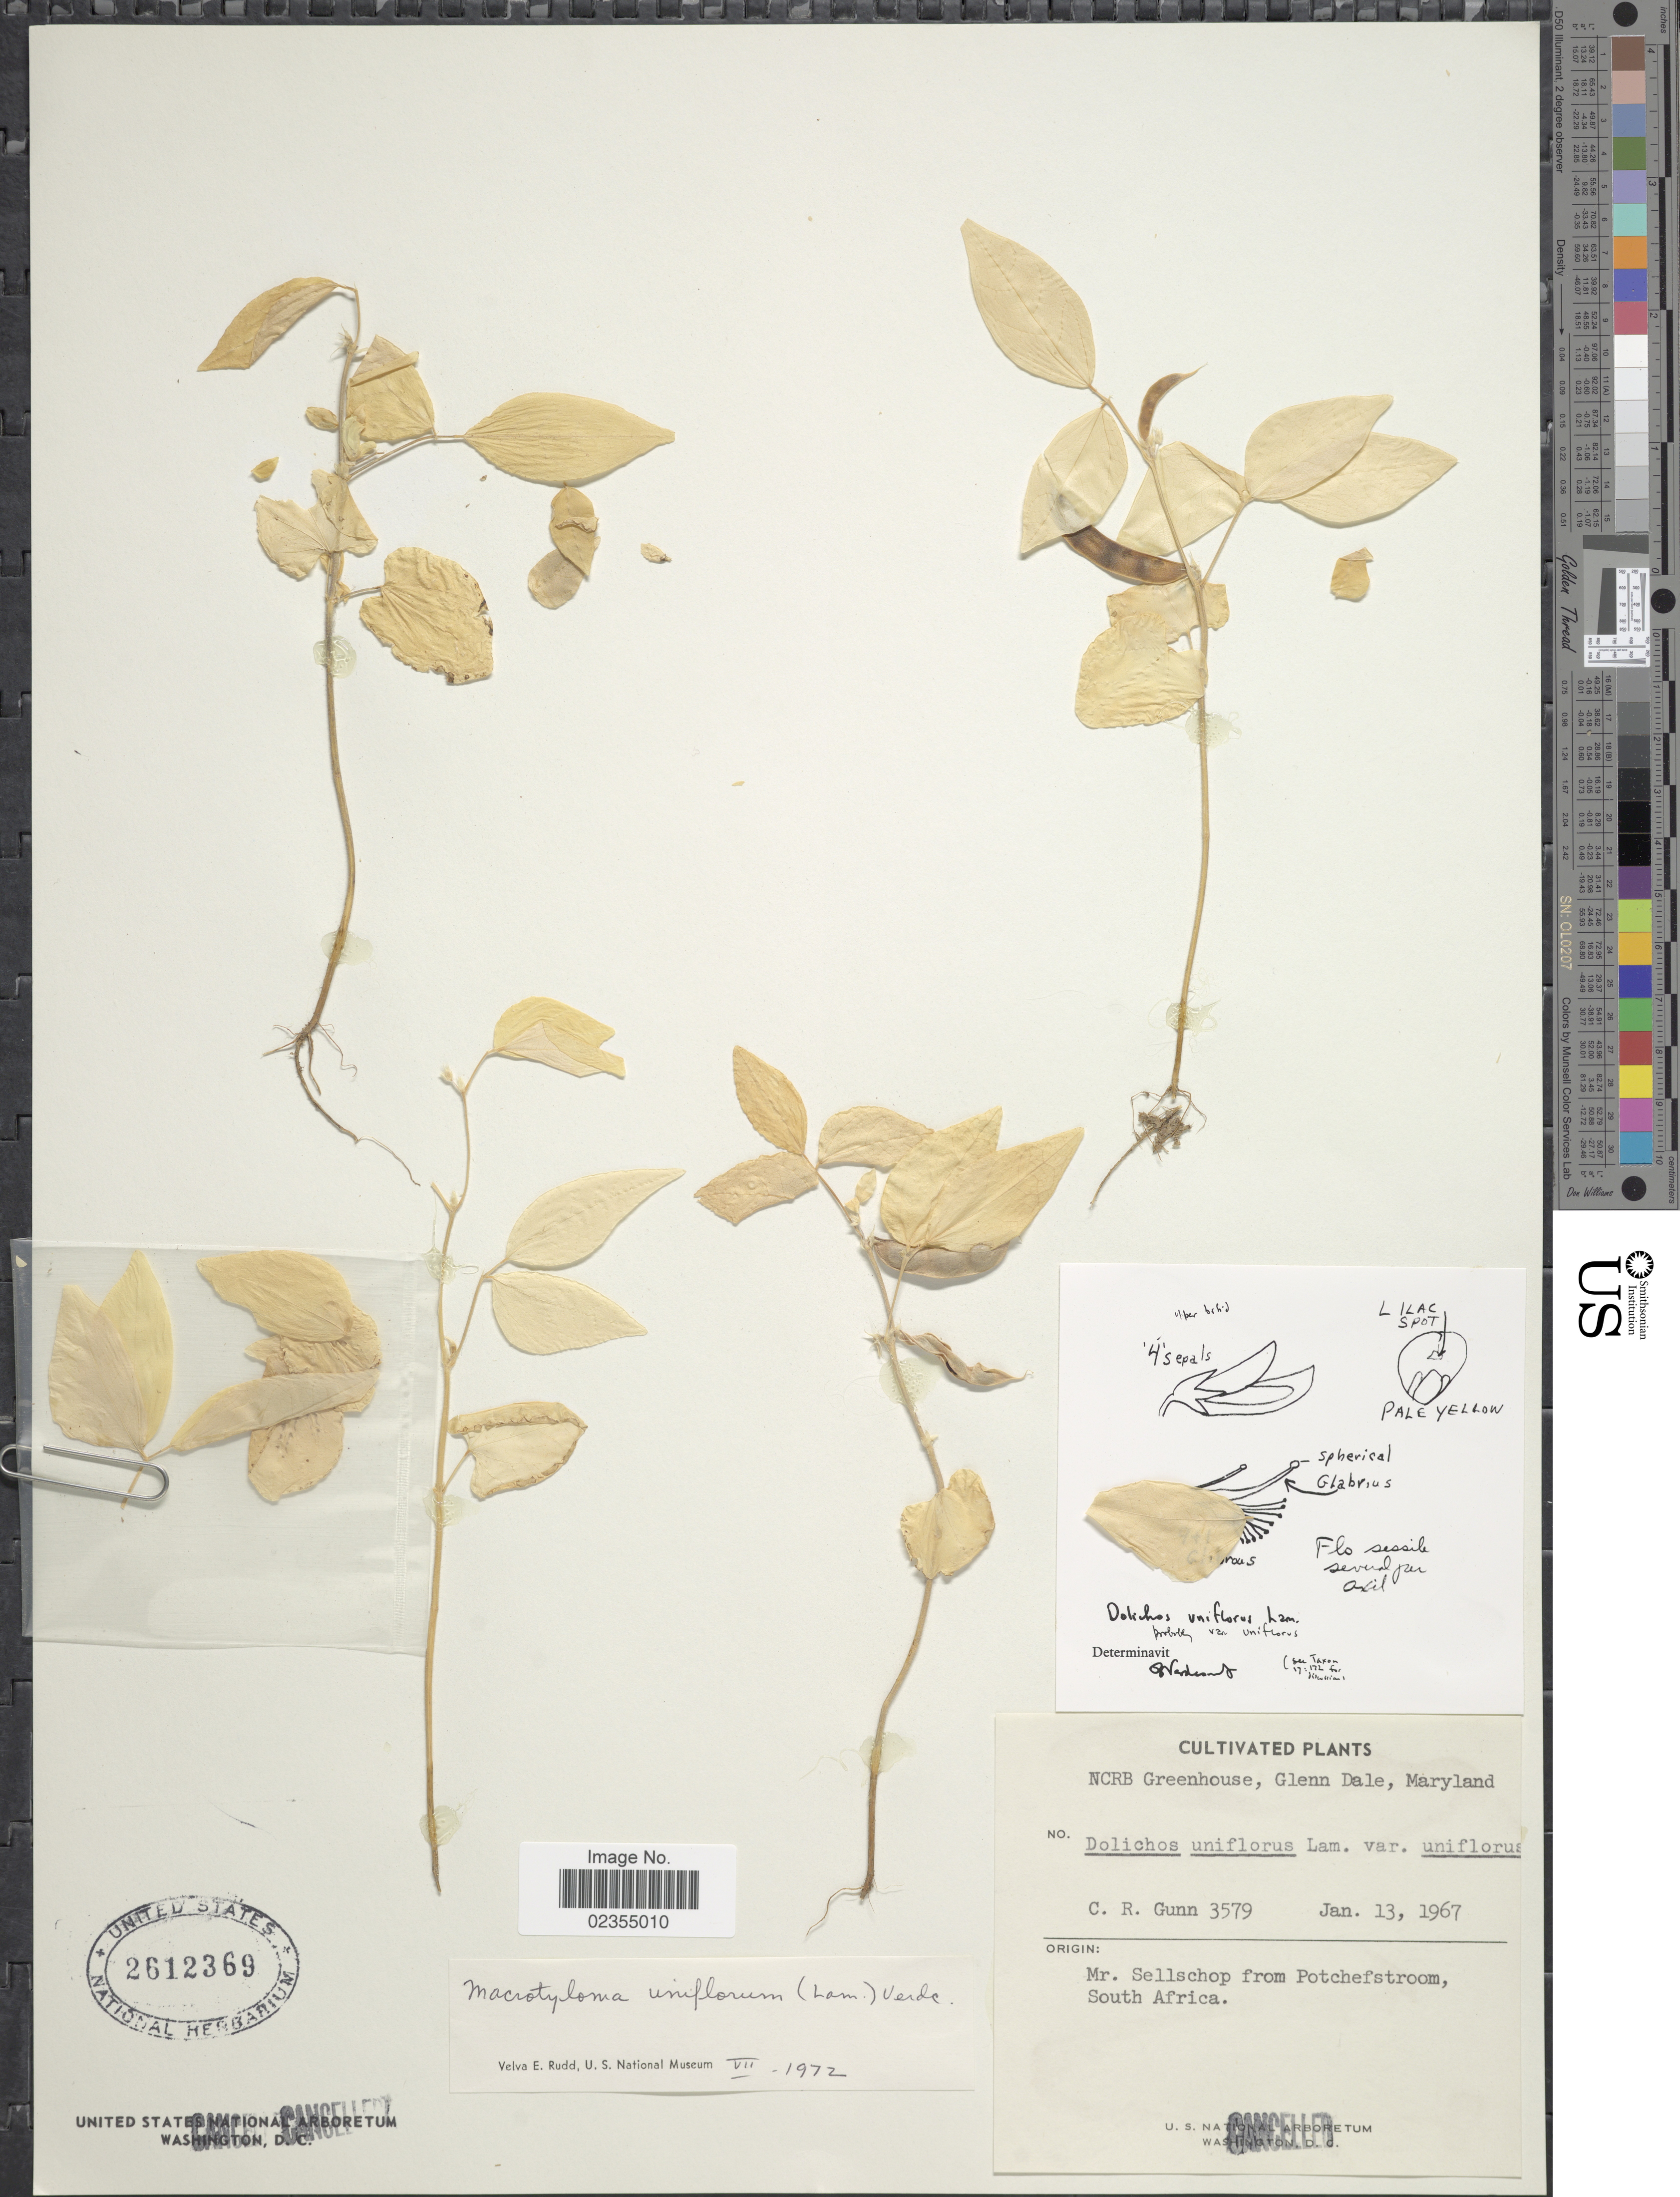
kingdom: Plantae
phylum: Tracheophyta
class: Magnoliopsida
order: Fabales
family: Fabaceae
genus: Macrotyloma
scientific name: Macrotyloma uniflorum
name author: (Lam.) Verdc.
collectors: C. R. Gunn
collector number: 3579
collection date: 1967-01-13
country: United States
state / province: Maryland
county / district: Prince George's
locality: NCRB Greenhouse, Glenn Dale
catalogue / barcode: US 2612369